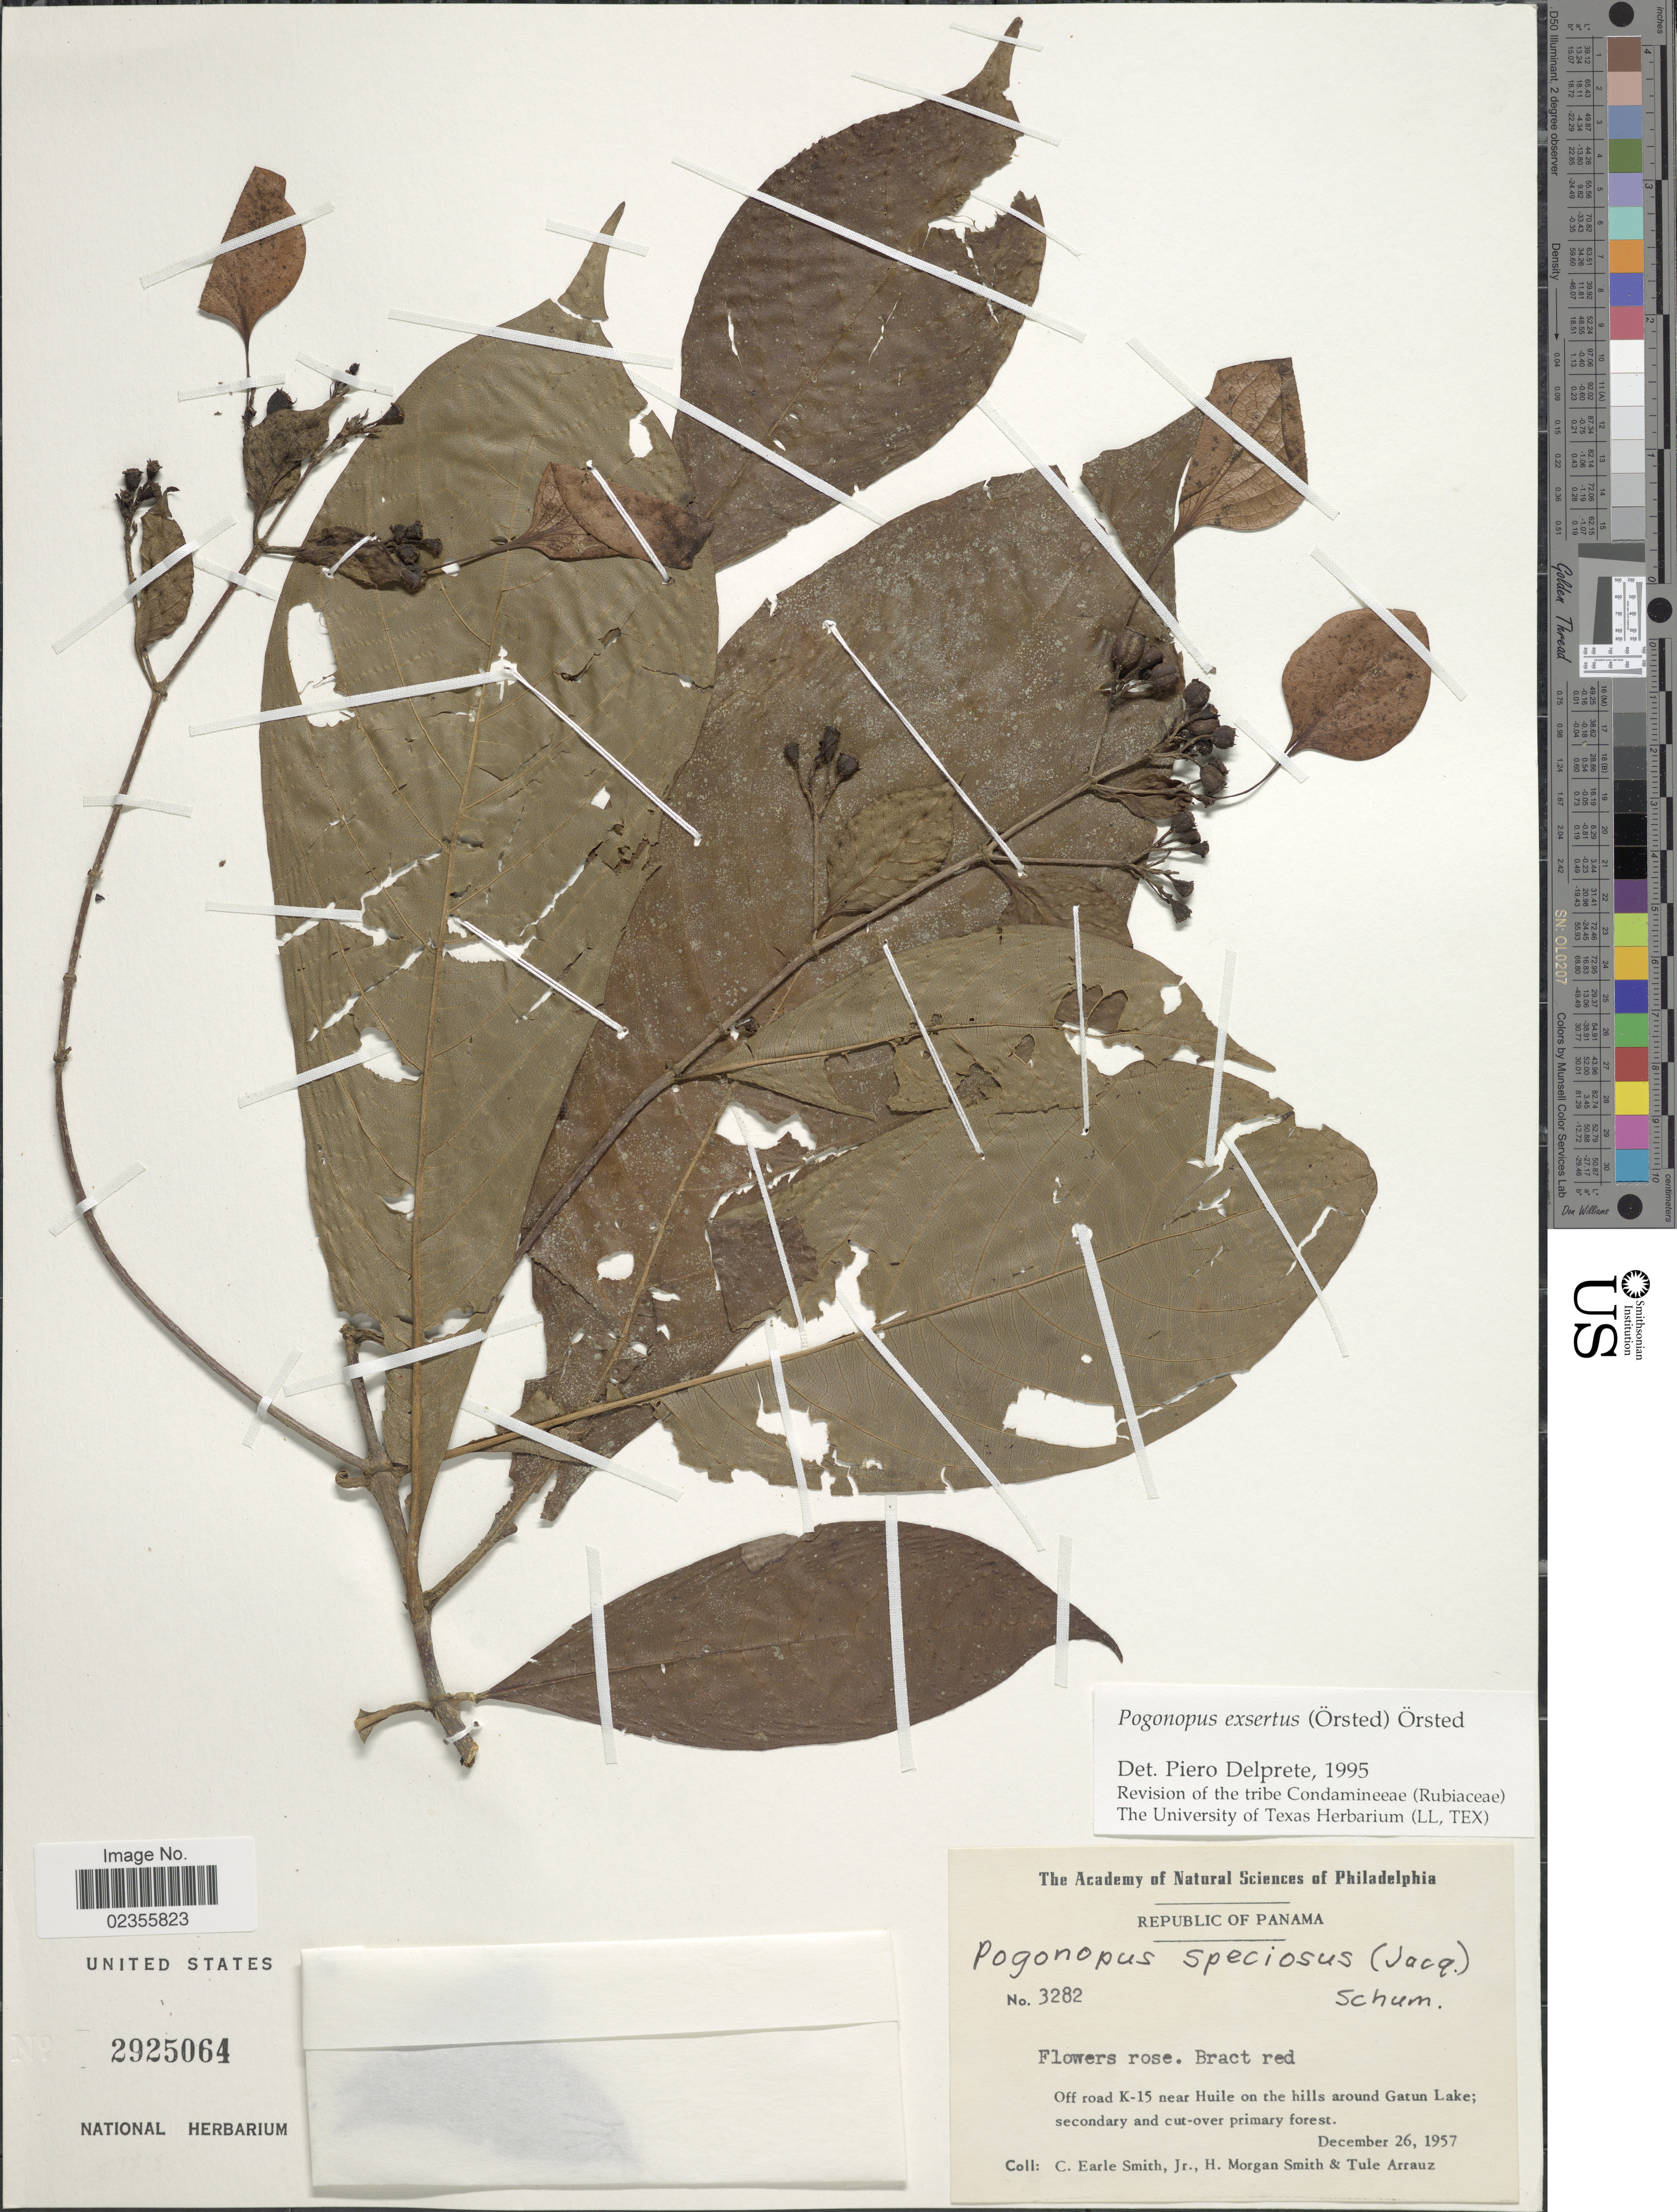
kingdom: Plantae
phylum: Tracheophyta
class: Magnoliopsida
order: Gentianales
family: Rubiaceae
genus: Pogonopus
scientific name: Pogonopus exsertus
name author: (Oerst.) Oerst.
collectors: C. E. Smith Jr., H. M. Smith & T. Arrauz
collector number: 3282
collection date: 1957-12-26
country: Panama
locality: Republic of Panama, off road K-15 near Huile on the hills around Gatun Lake.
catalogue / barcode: US 2925064